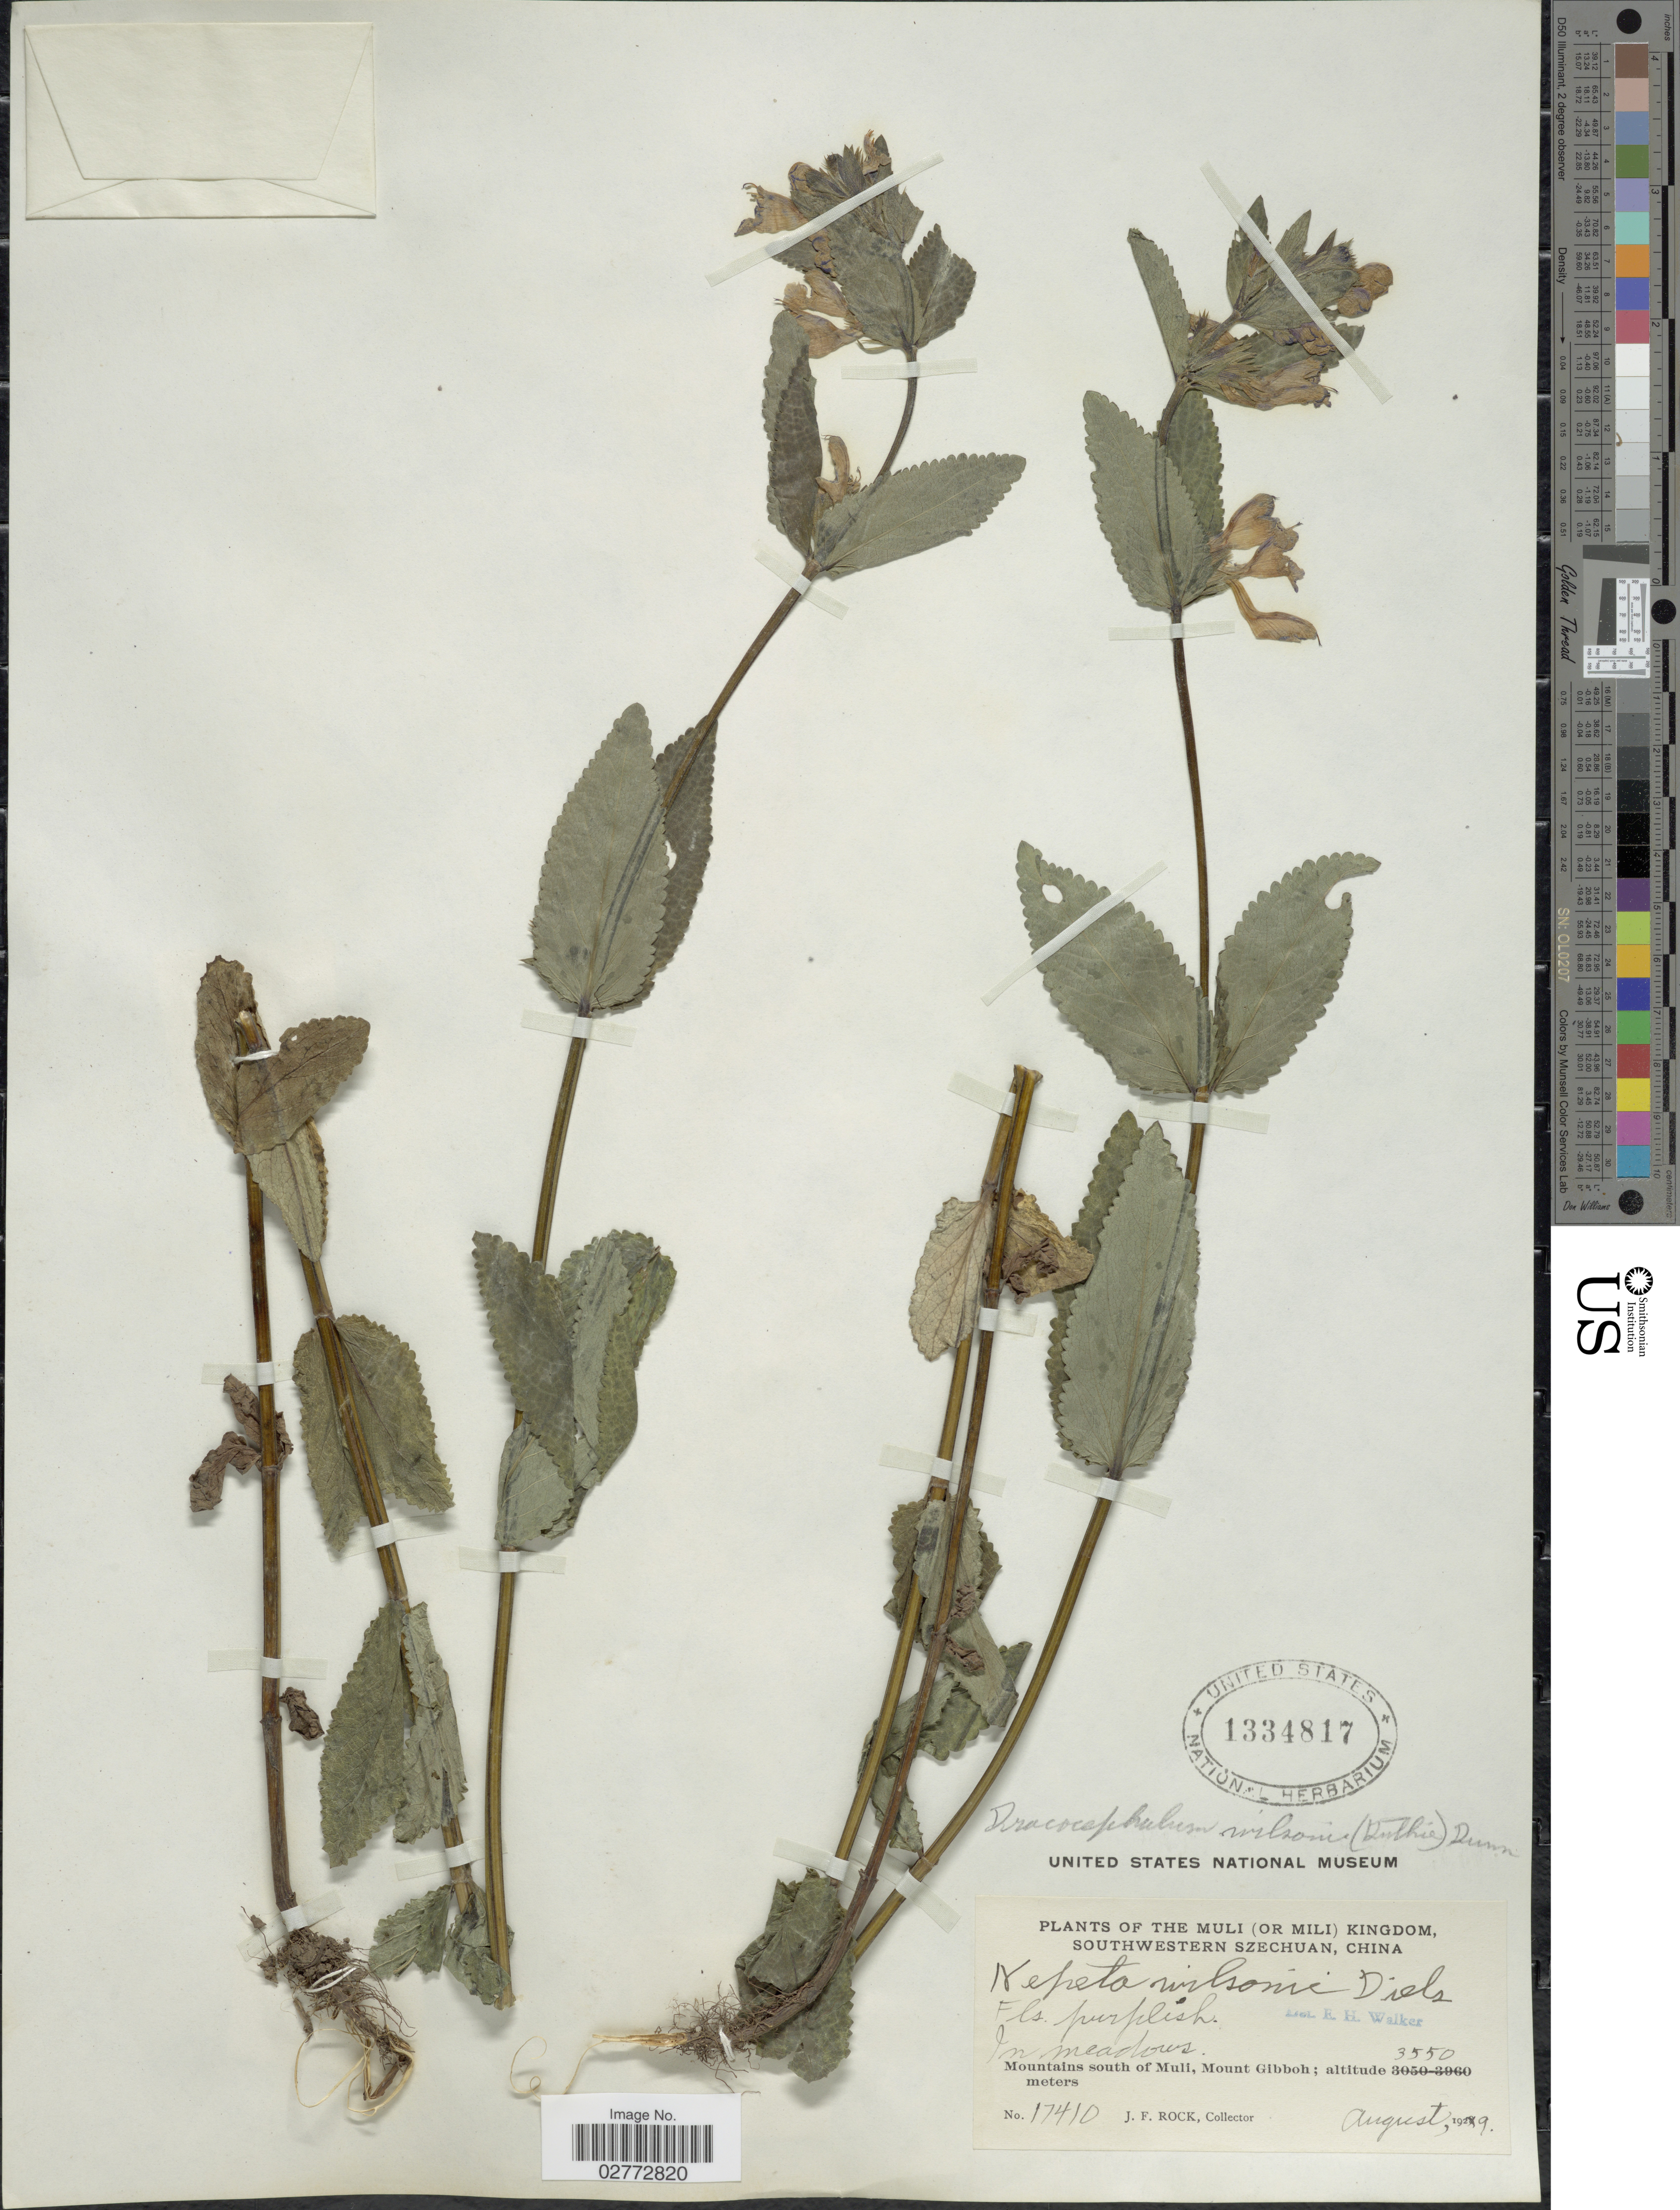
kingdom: Plantae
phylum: Tracheophyta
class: Magnoliopsida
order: Lamiales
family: Lamiaceae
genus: Dracocephalum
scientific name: Dracocephalum wilsonii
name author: (Duthie)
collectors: J. Rock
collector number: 17410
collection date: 1929-08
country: China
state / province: Sichuan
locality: The Muli (or Mili) Kingdom, Southwestern Szechuan. Mountains south of Muli, Mount Gibboh.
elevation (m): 3550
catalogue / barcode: US 1334817